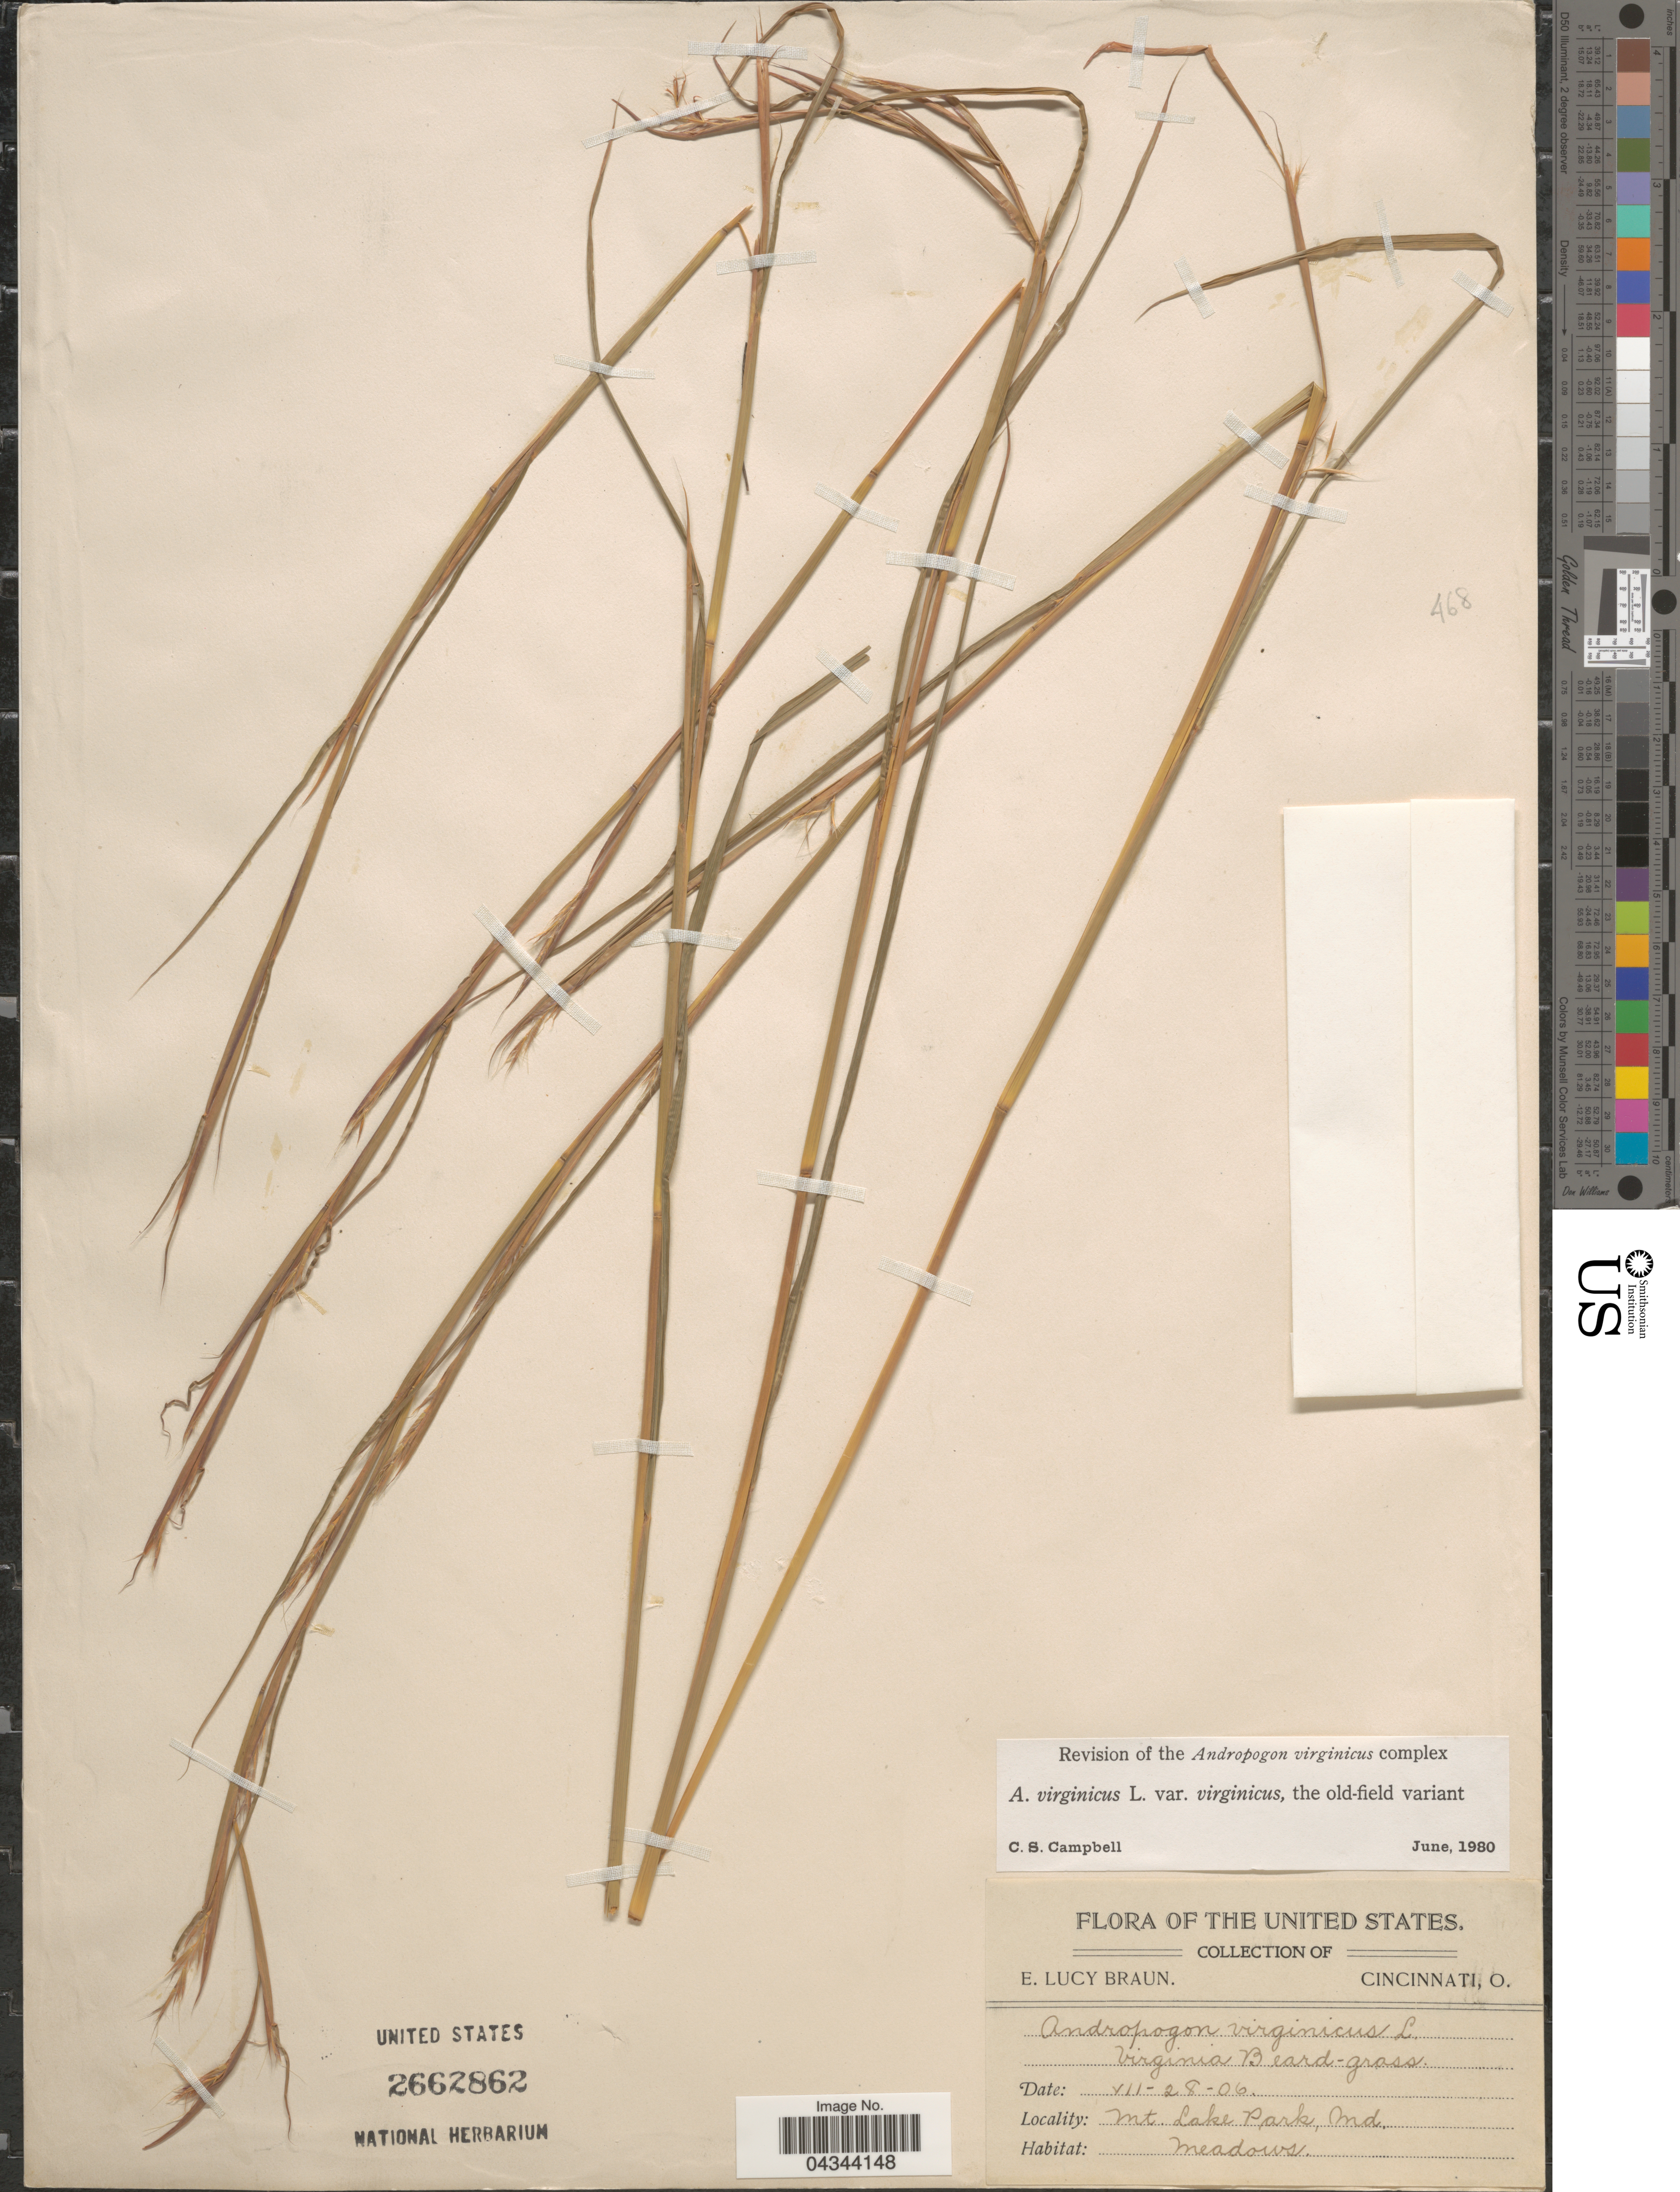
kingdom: Plantae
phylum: Tracheophyta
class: Liliopsida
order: Poales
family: Poaceae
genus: Andropogon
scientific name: Andropogon virginicus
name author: L.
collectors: E. L. Braun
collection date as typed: Transcribed d/m/y: 28/7/6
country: United States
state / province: Maryland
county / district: Garrett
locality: Mt. Lake Park.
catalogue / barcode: US 2662862